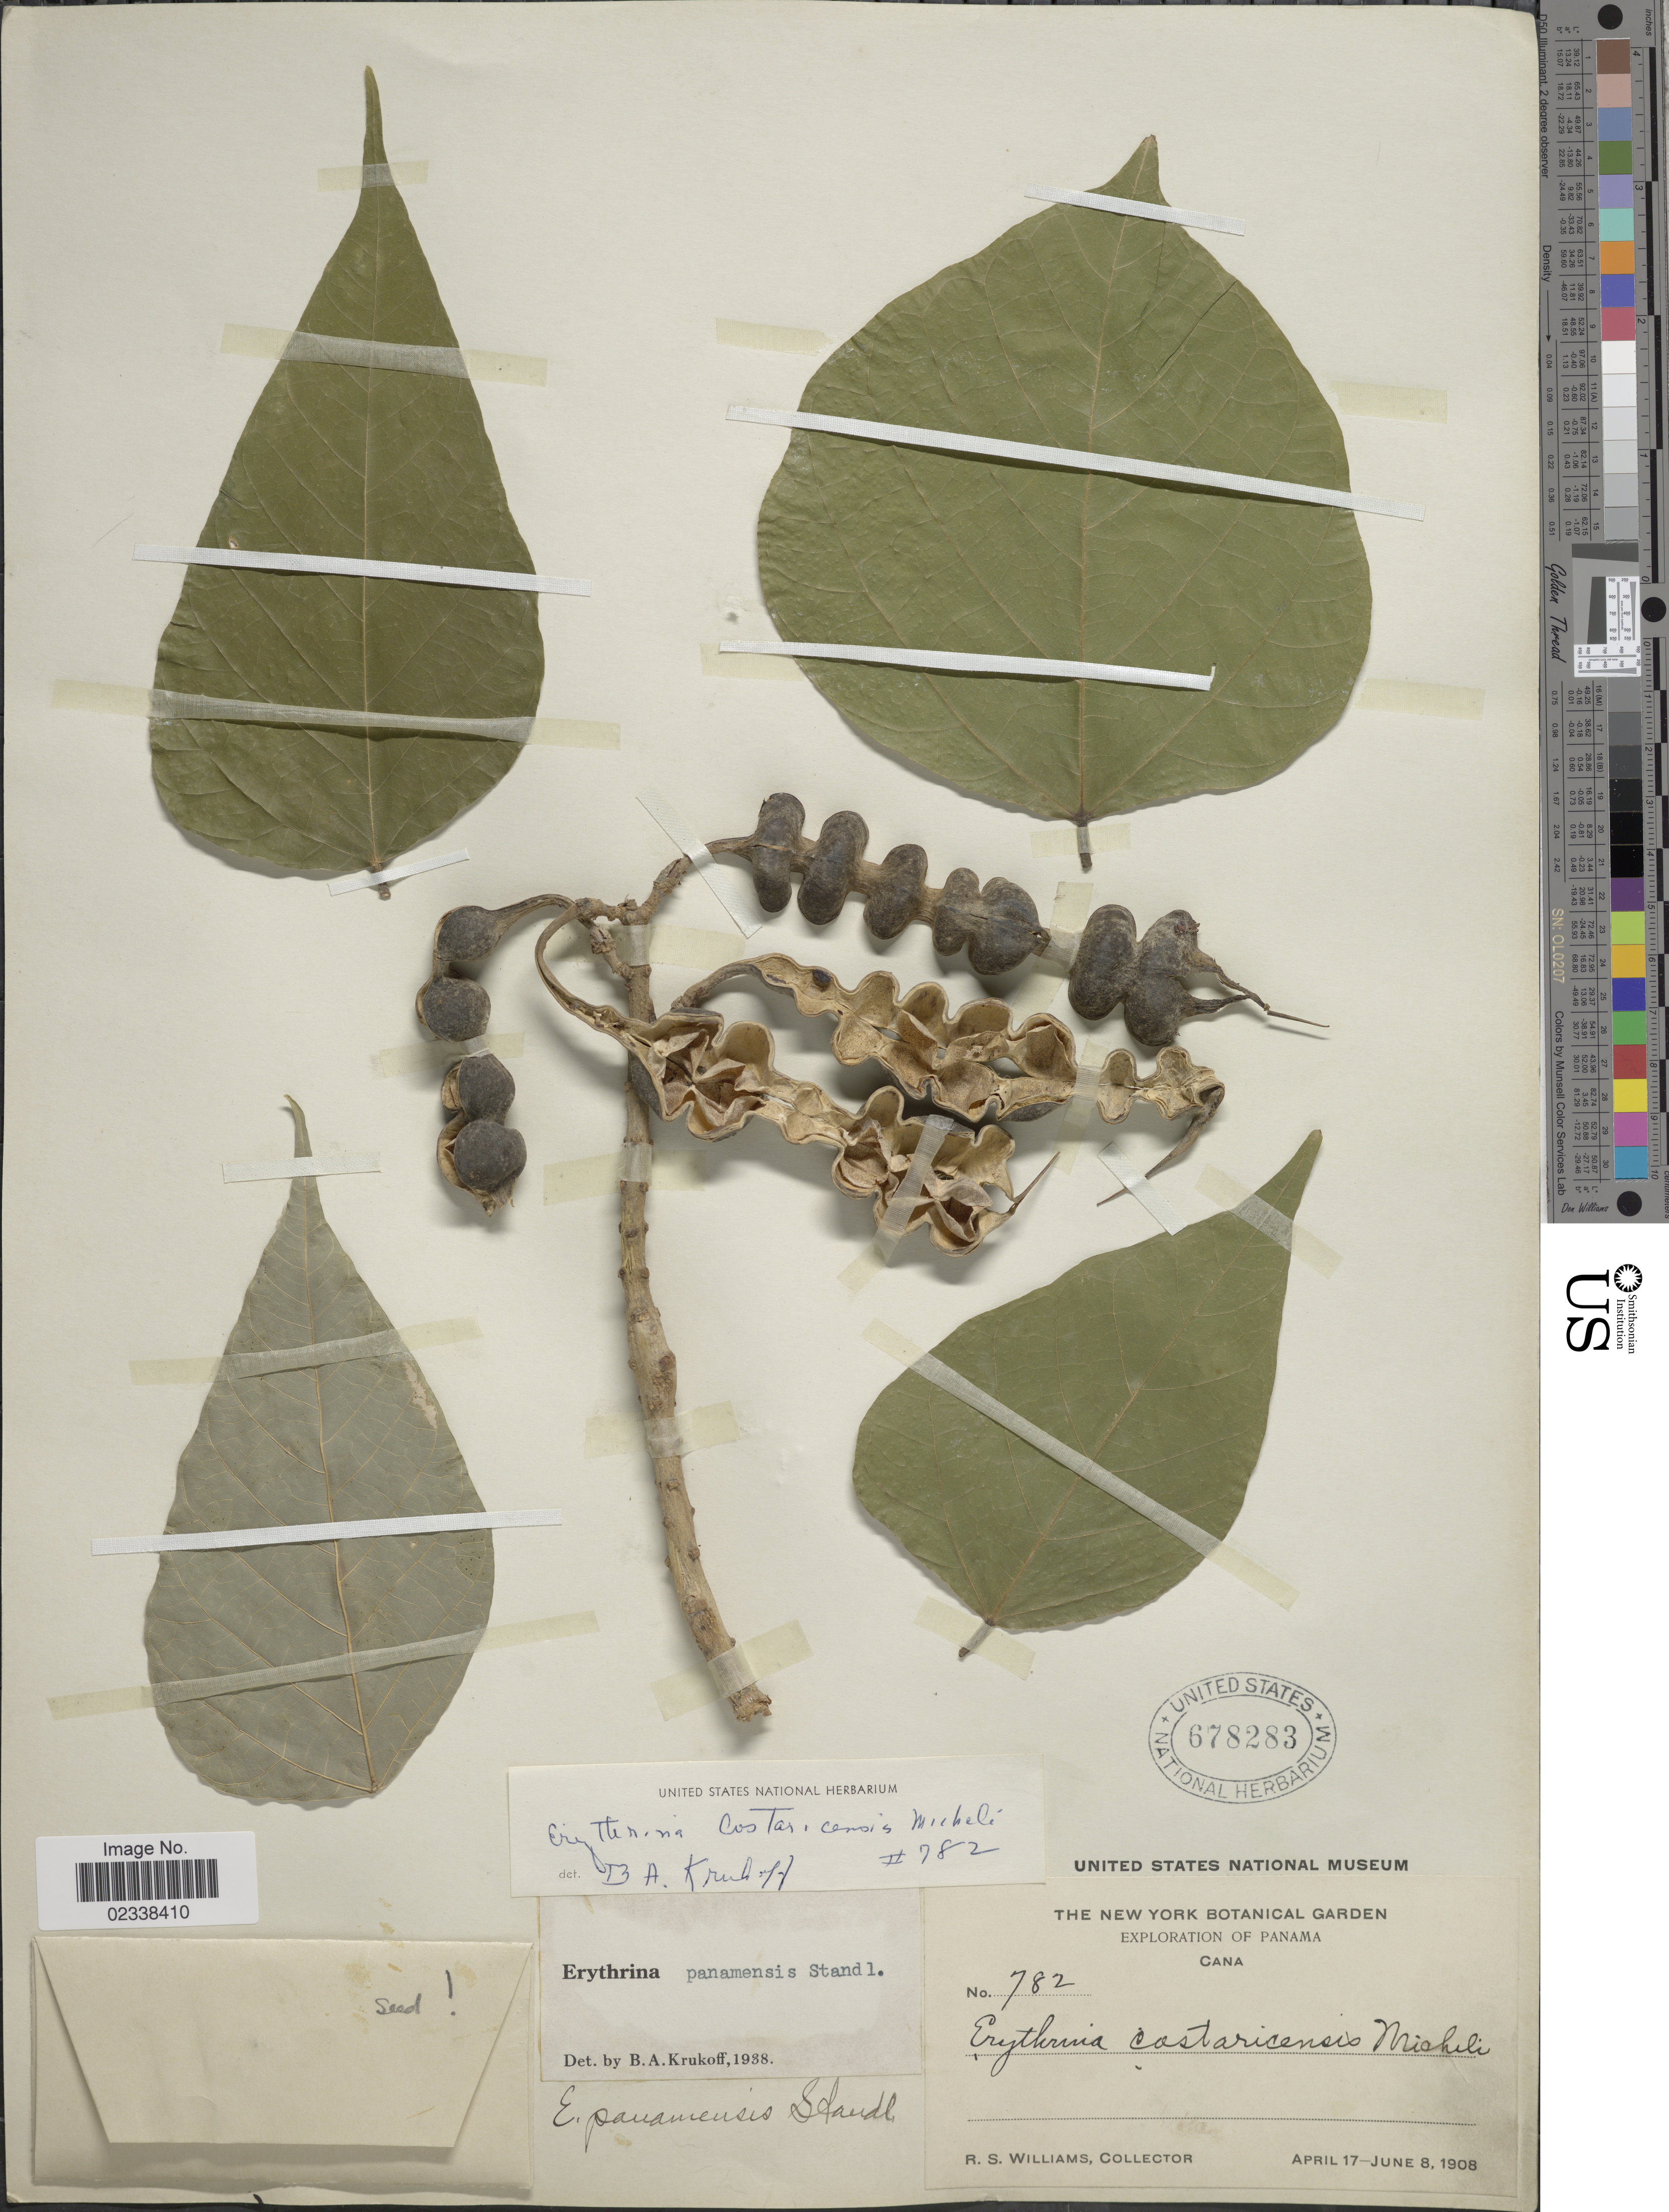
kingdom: Plantae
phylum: Tracheophyta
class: Magnoliopsida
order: Fabales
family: Fabaceae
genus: Erythrina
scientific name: Erythrina costaricensis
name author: Micheli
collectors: R. S. Williams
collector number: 782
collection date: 1908-04-17/1908-06-08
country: Panama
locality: Cana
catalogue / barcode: US 678283